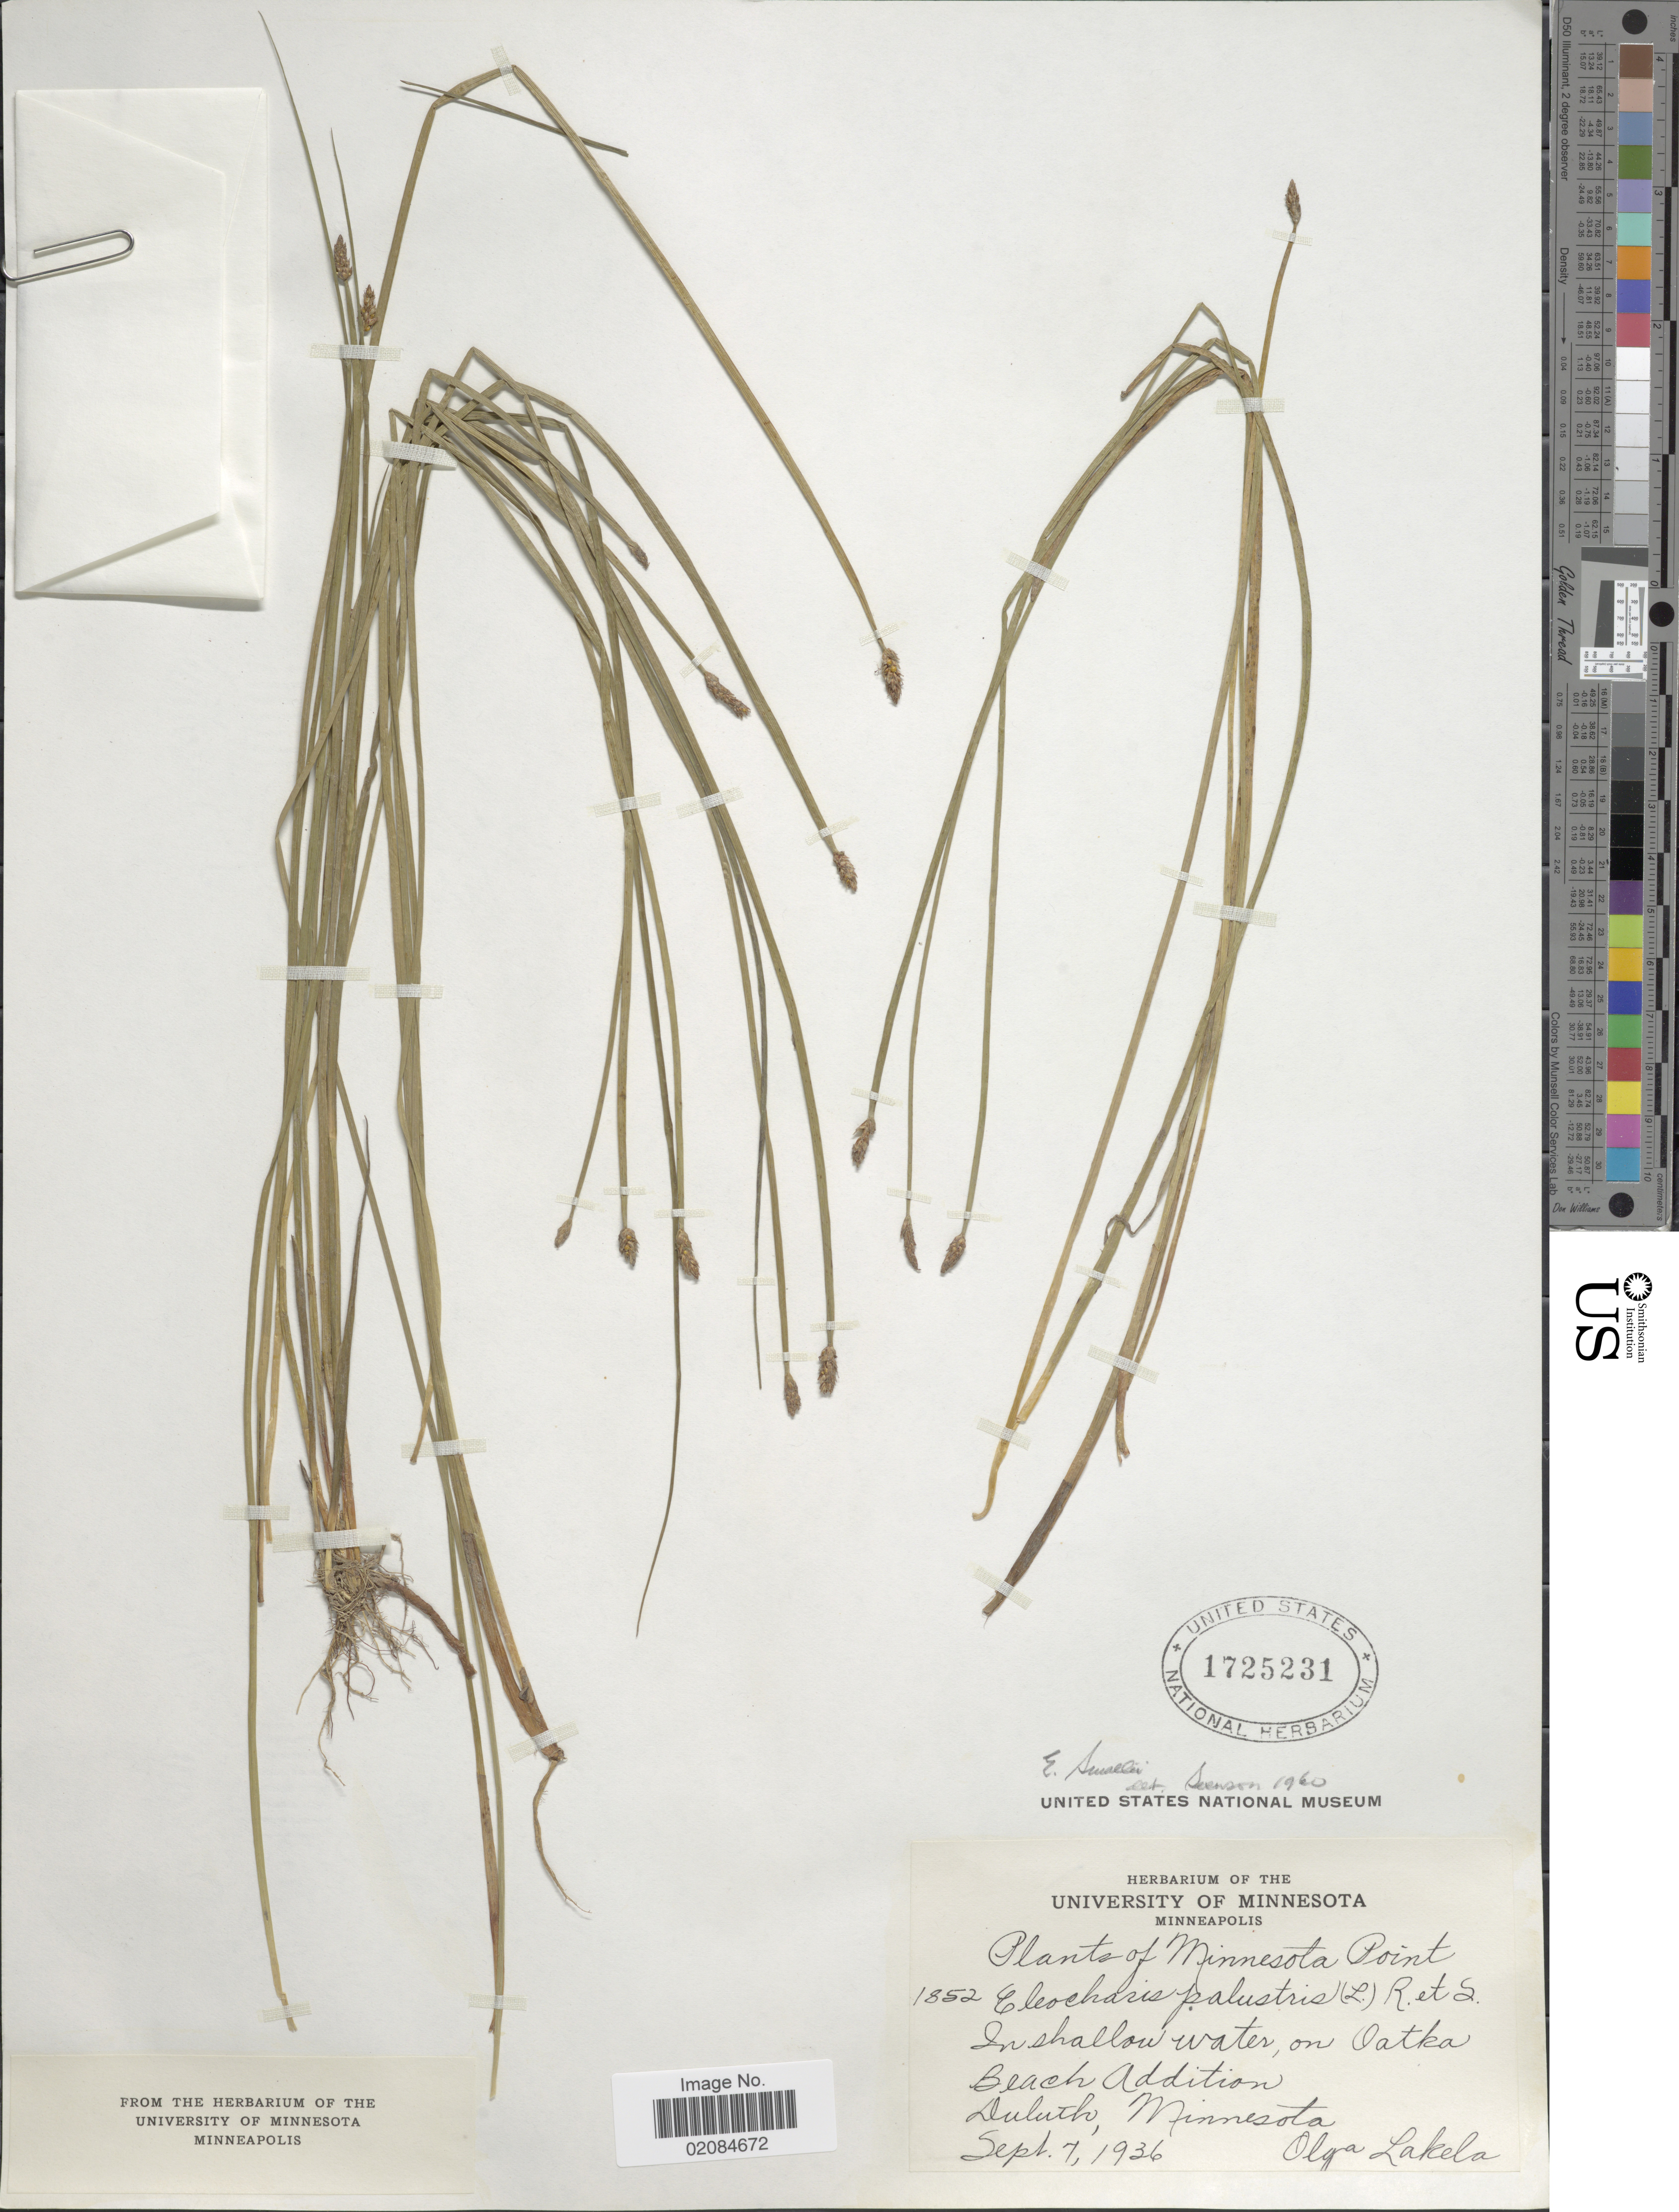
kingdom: Plantae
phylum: Tracheophyta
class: Liliopsida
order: Poales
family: Cyperaceae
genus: Eleocharis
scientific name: Eleocharis palustris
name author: (L.) Roem. & Schult.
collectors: O. K. Lakela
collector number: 1852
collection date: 1936-09-07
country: United States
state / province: Minnesota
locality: In shallow water, on Oatka. Beach Addition Duluth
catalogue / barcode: US 1725231